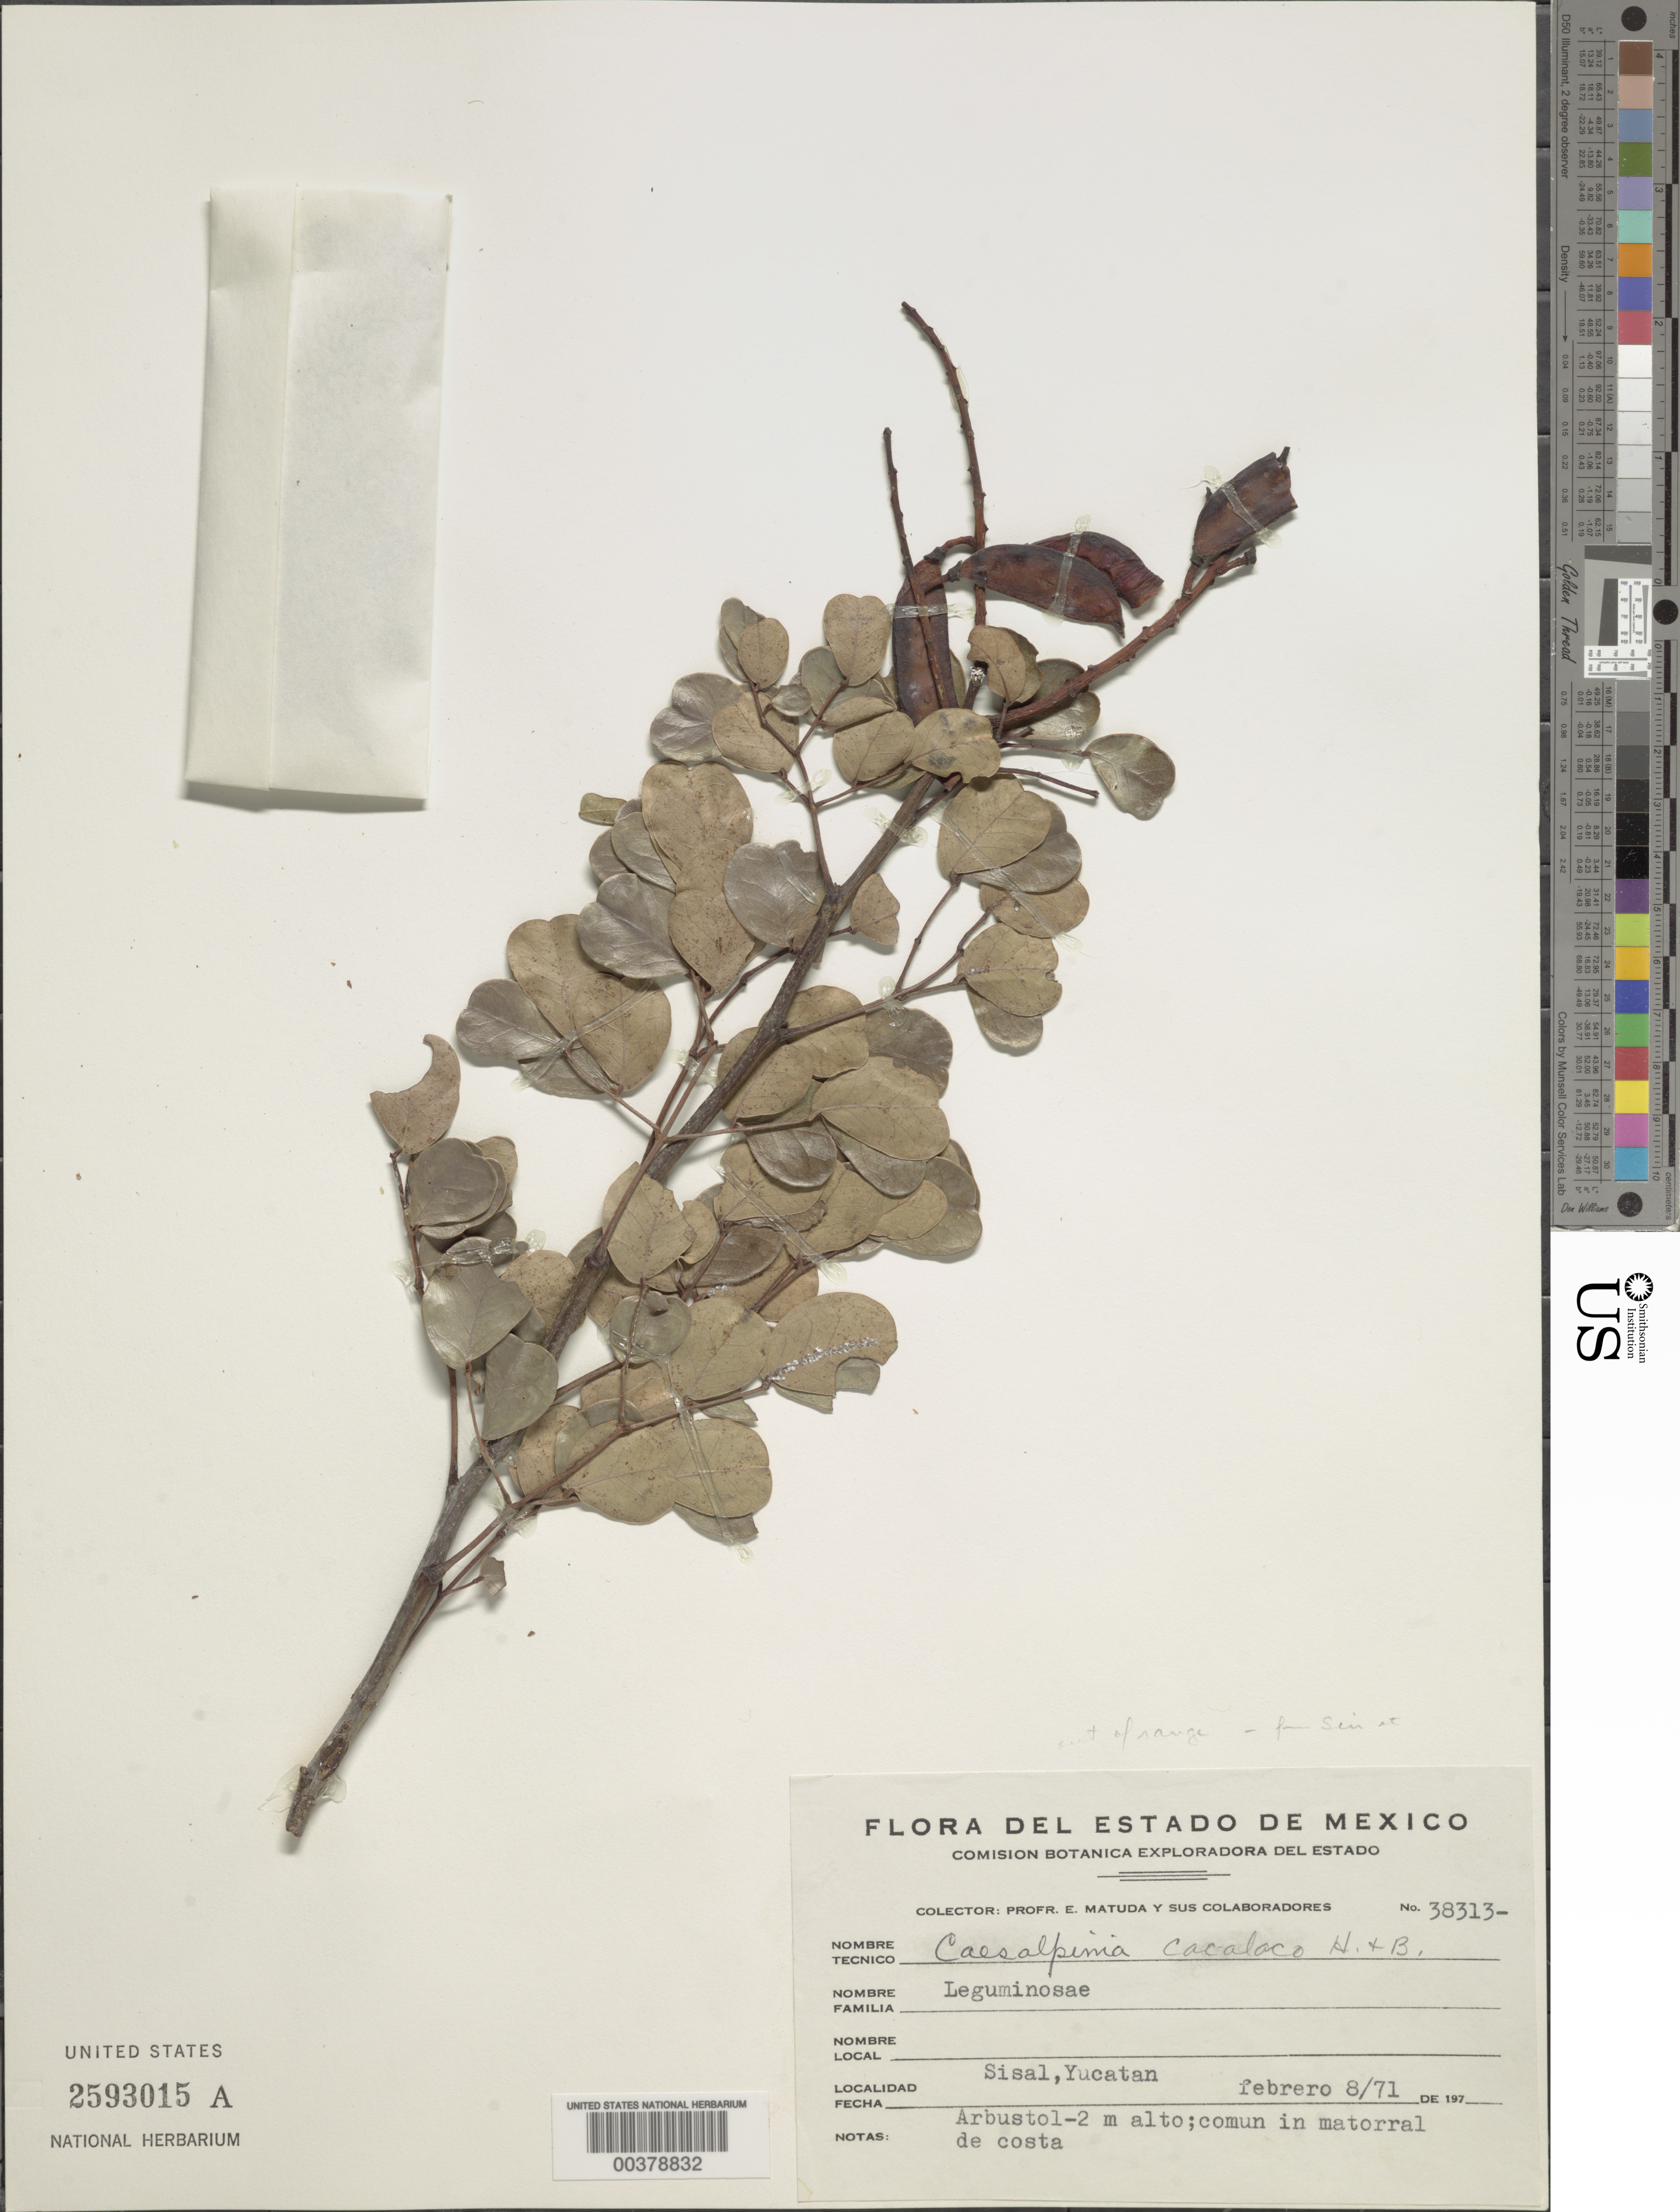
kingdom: Plantae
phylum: Tracheophyta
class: Magnoliopsida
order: Fabales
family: Fabaceae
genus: Tara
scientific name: Tara cacalaco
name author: (Bonpl.) Molinari & Sánchez Och.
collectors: E. Matuda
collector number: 38313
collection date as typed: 08 Feb 1971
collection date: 1971-02-08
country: Mexico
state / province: Yucatán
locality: Sisal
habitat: Matorral de costa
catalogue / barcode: US 2593015A